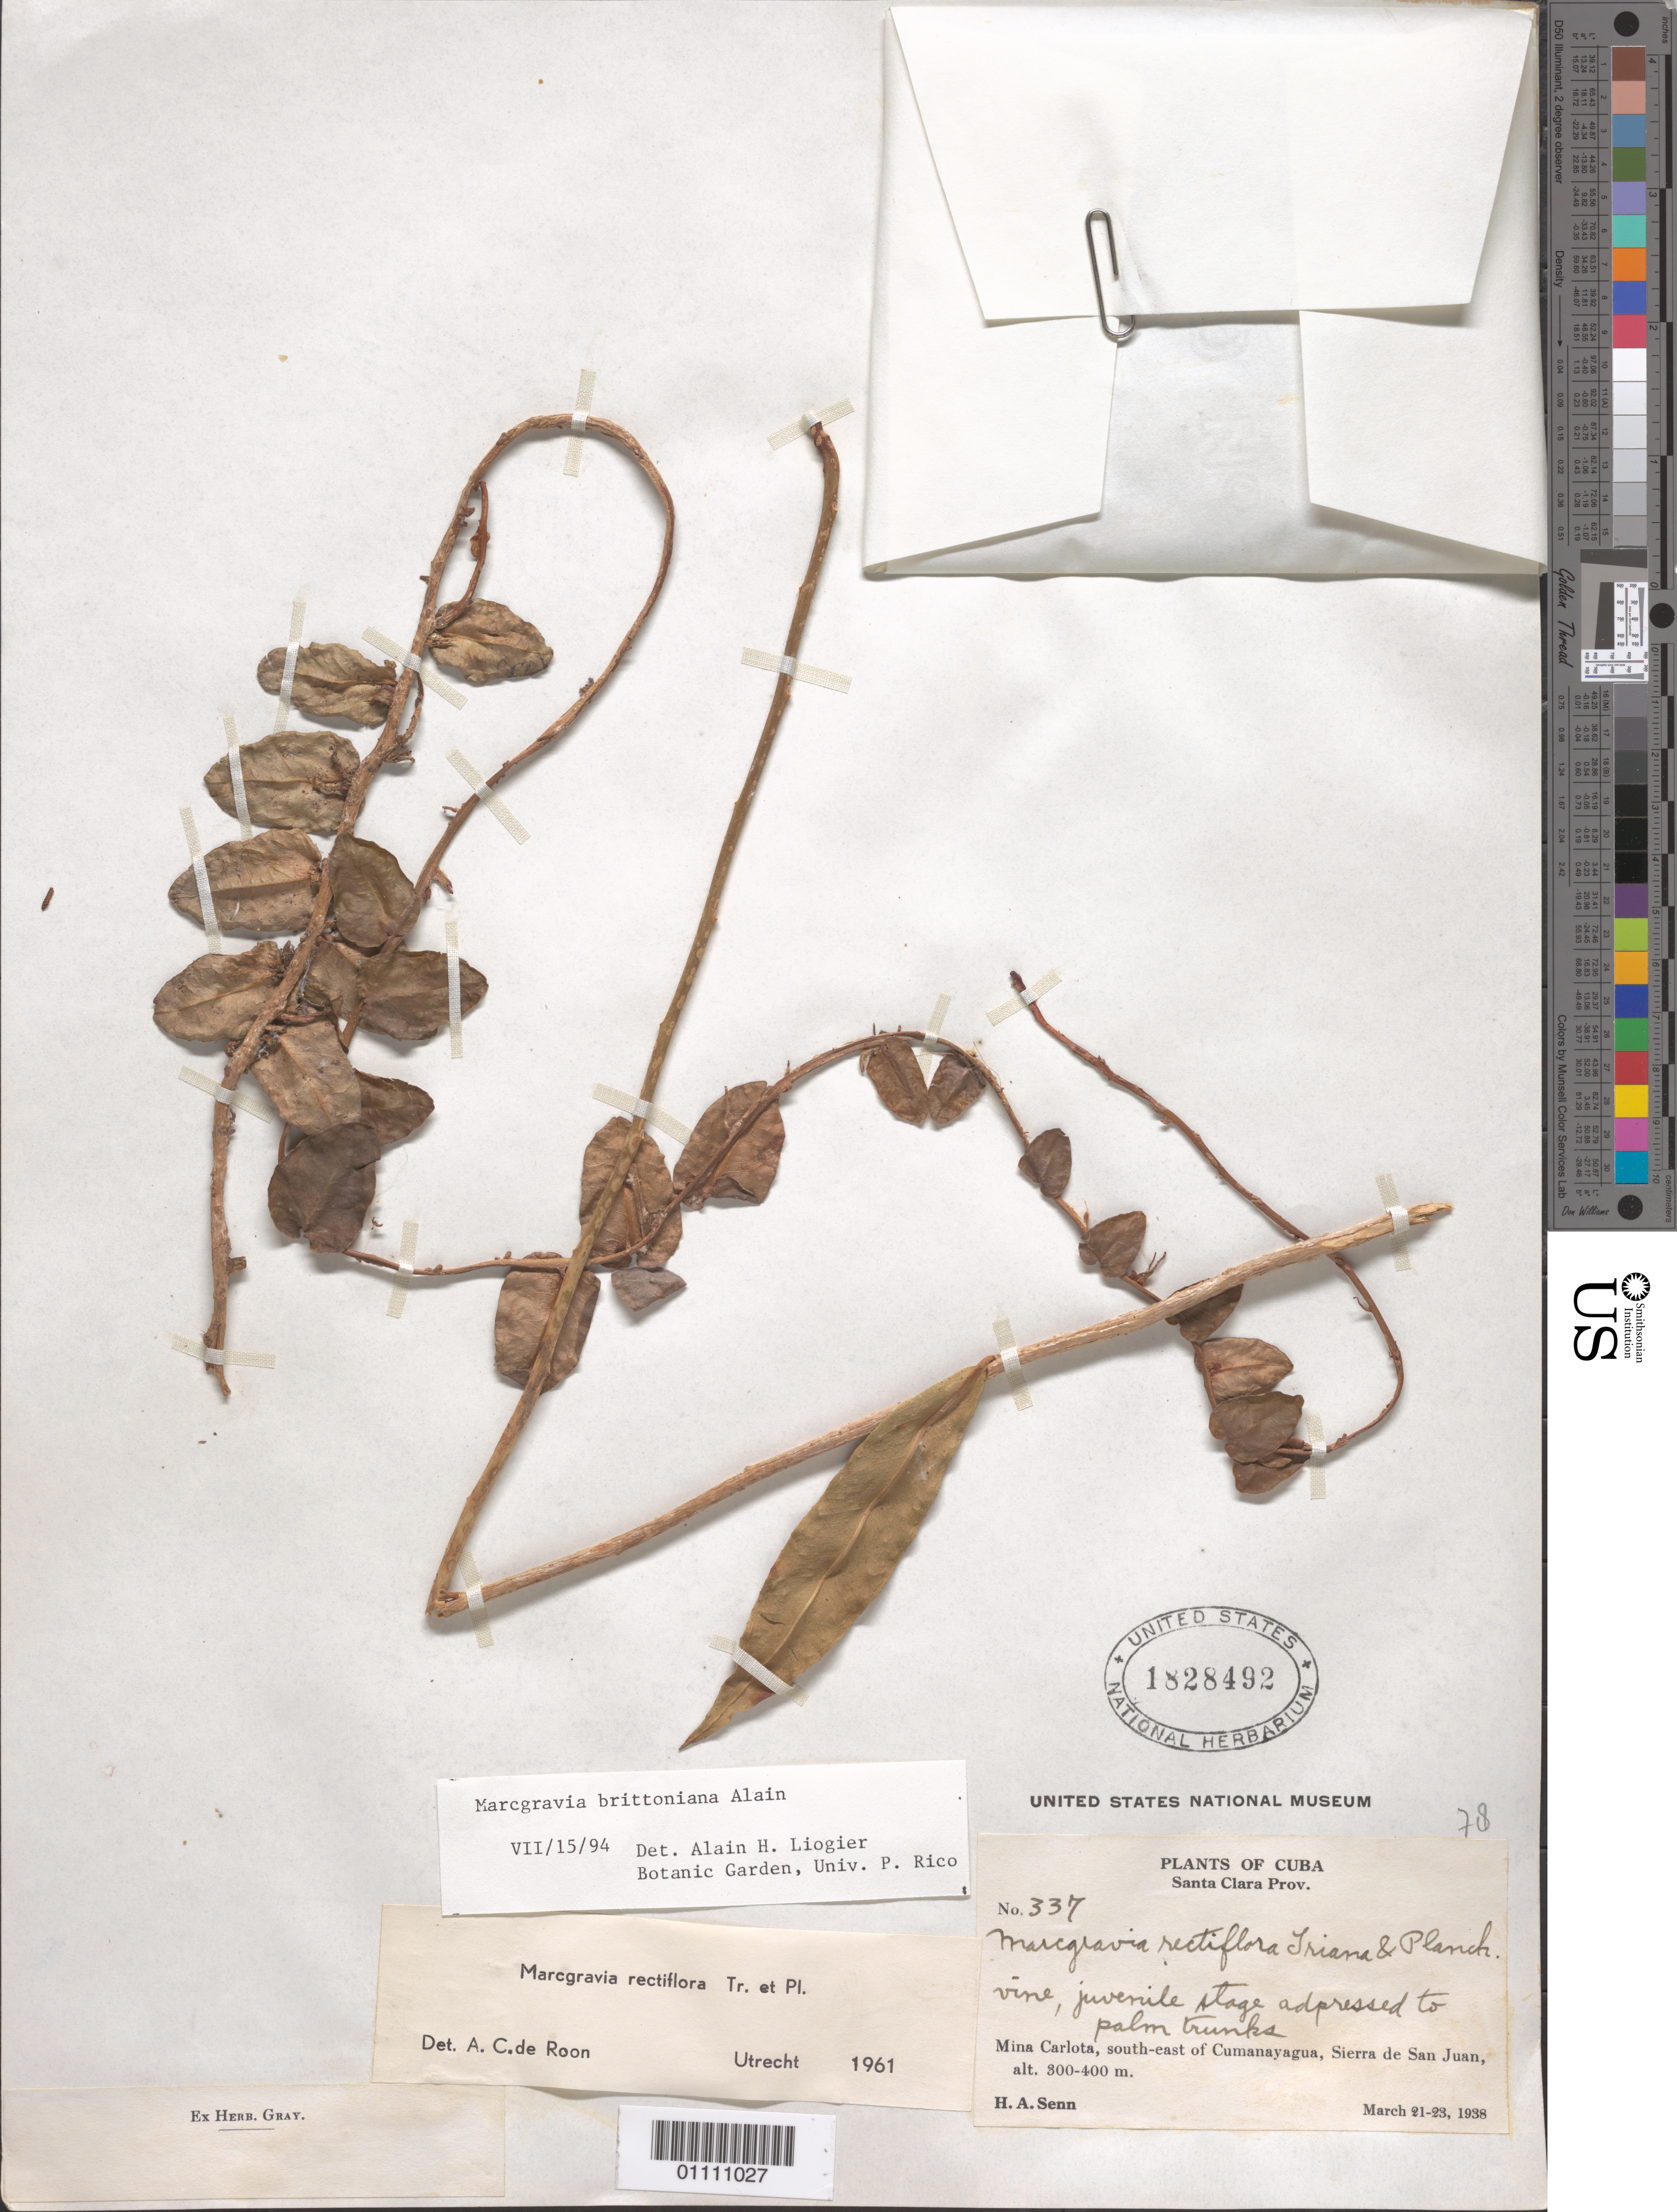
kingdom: Plantae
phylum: Tracheophyta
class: Magnoliopsida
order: Ericales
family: Marcgraviaceae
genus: Marcgravia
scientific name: Marcgravia brittoniana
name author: Alain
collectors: H. A. Senn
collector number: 337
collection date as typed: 21 Mar 1938 to 23 Mar 1938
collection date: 1938-03-21/1938-03-23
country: Cuba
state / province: Villa Clara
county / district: Santa Clara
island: Cuba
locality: Mina Carlota, south east of Cumanayagya, Sierra de San Juan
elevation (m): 300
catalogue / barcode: US 1828492